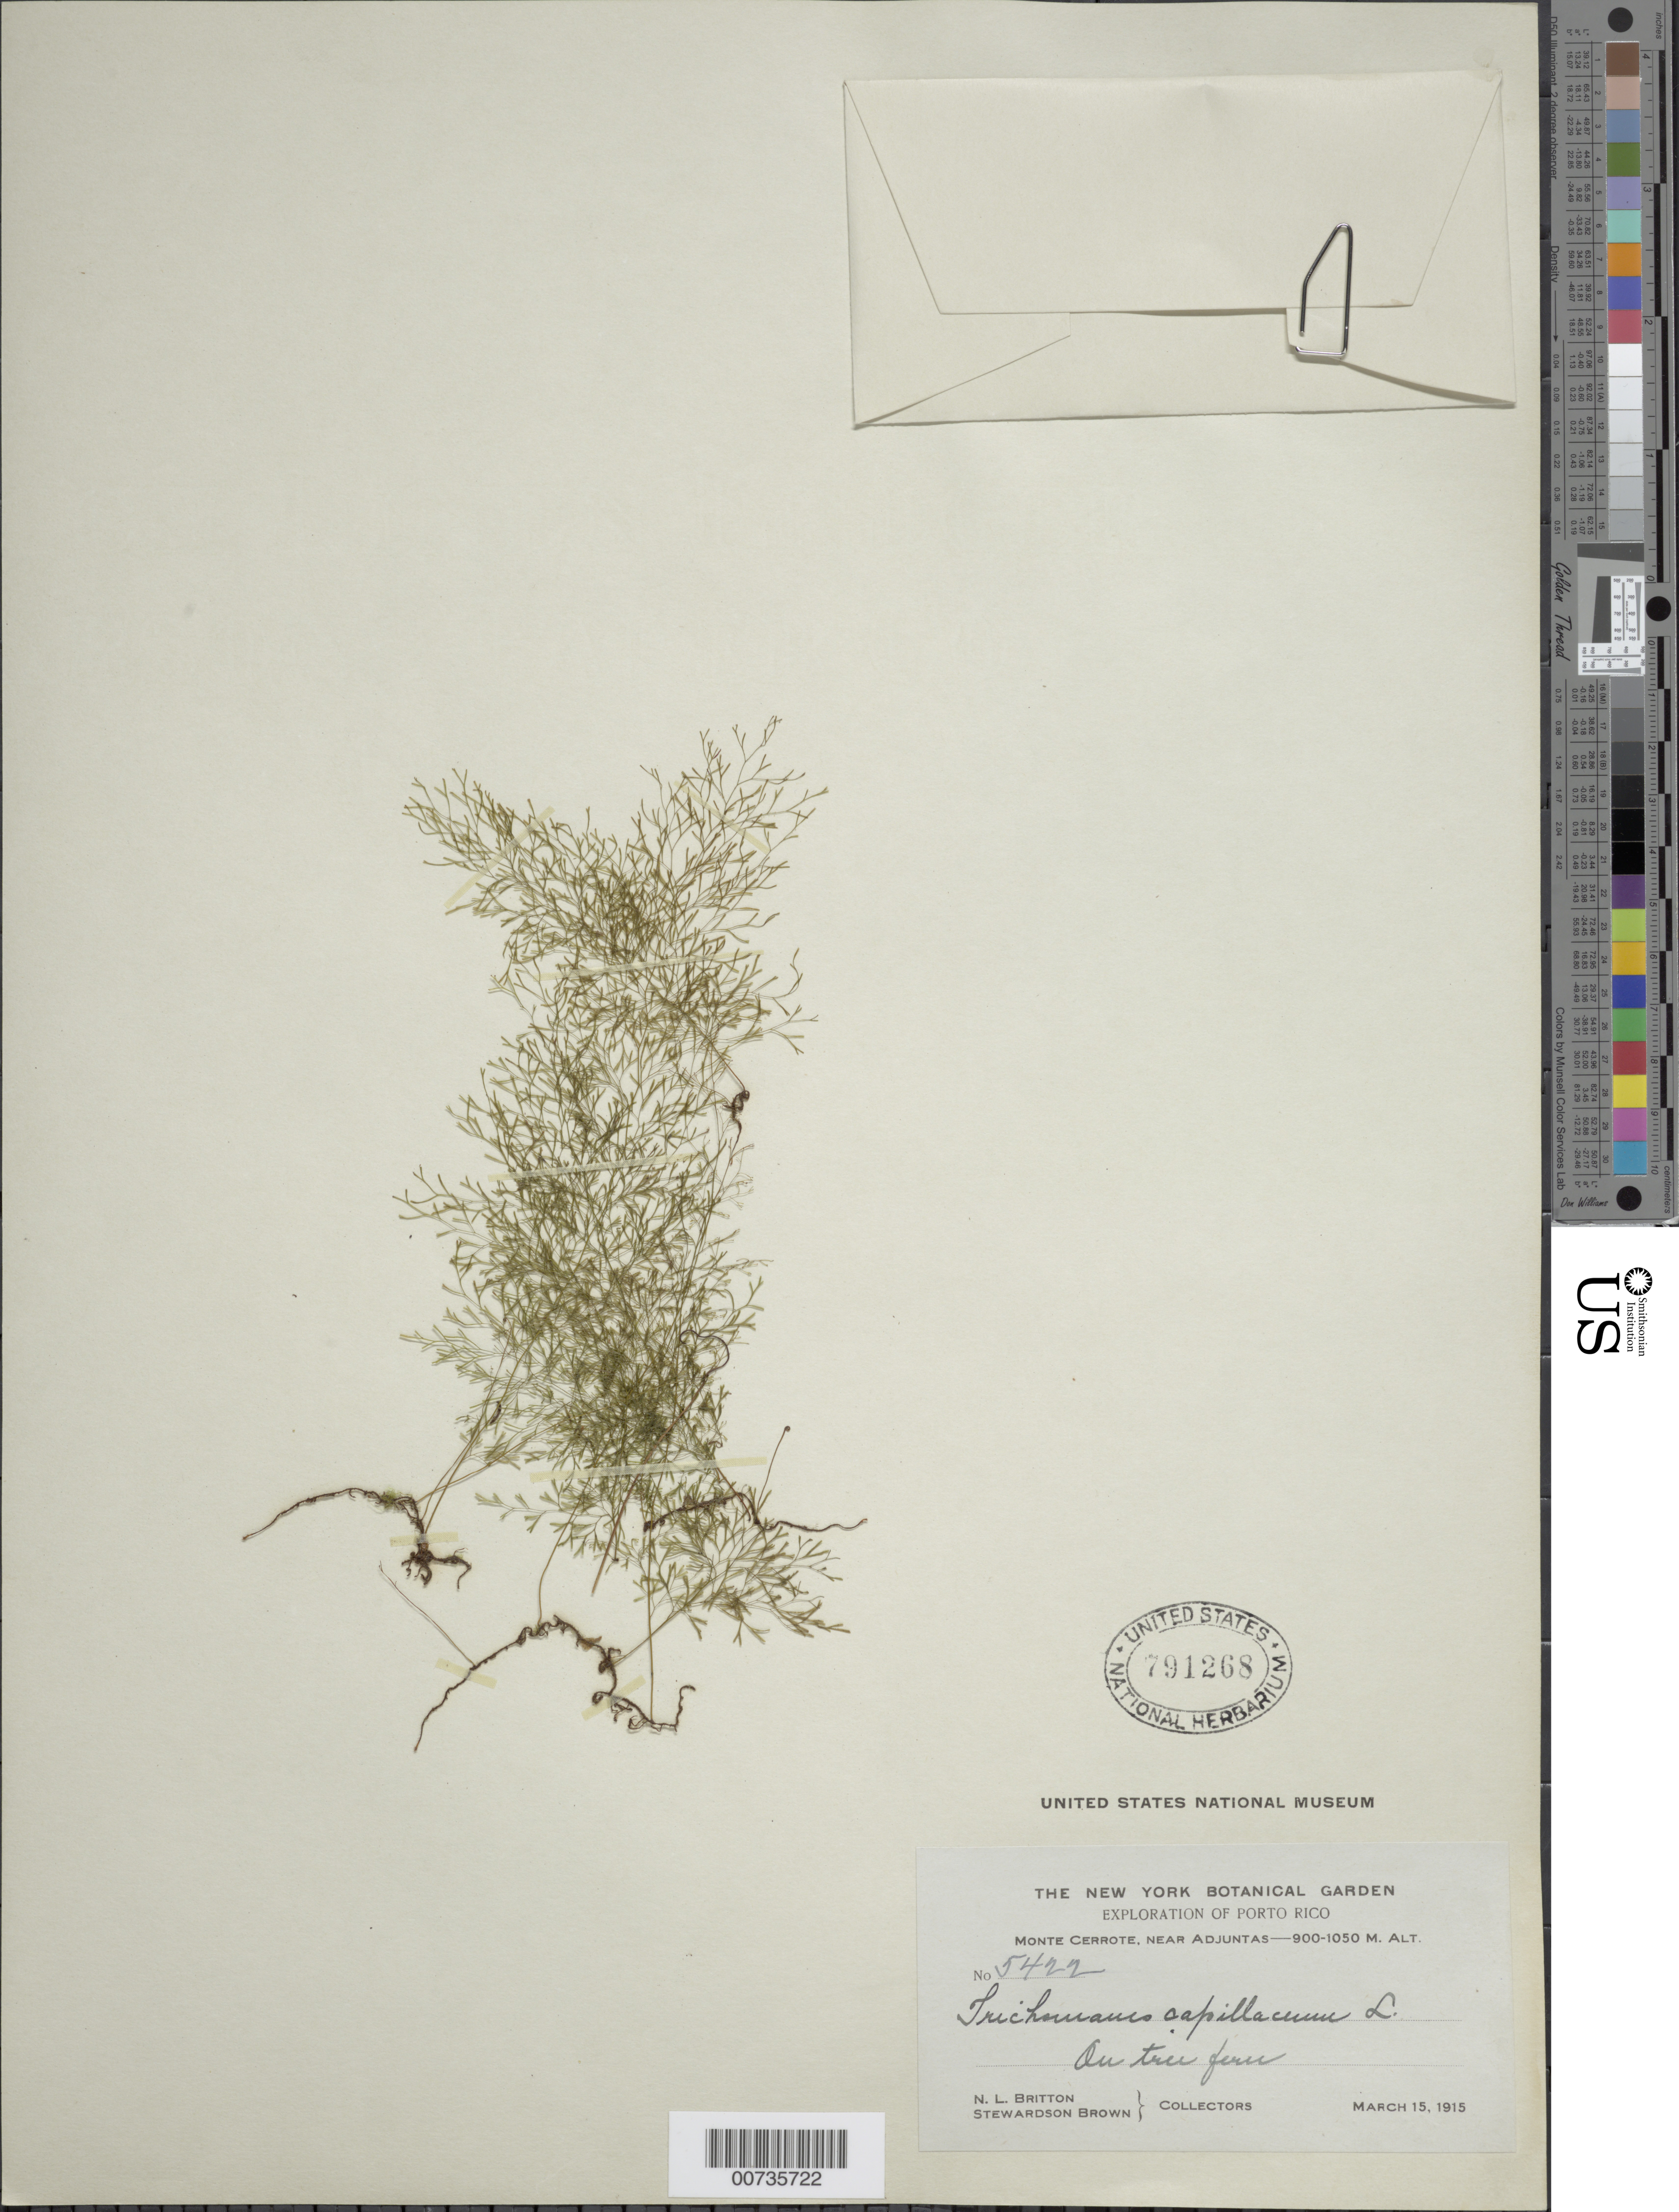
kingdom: Plantae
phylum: Tracheophyta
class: Polypodiopsida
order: Hymenophyllales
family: Hymenophyllaceae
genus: Polyphlebium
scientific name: Polyphlebium capillaceum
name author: (L.) Ebihara & Dubuisson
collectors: N. Britton & S. Brown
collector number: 5422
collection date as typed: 15 Mar 1915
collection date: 1915-03-15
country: Puerto Rico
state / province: Adjuntas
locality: Monte Cerrote, near Adjuntas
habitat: On tree fern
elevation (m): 900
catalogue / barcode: US 791268